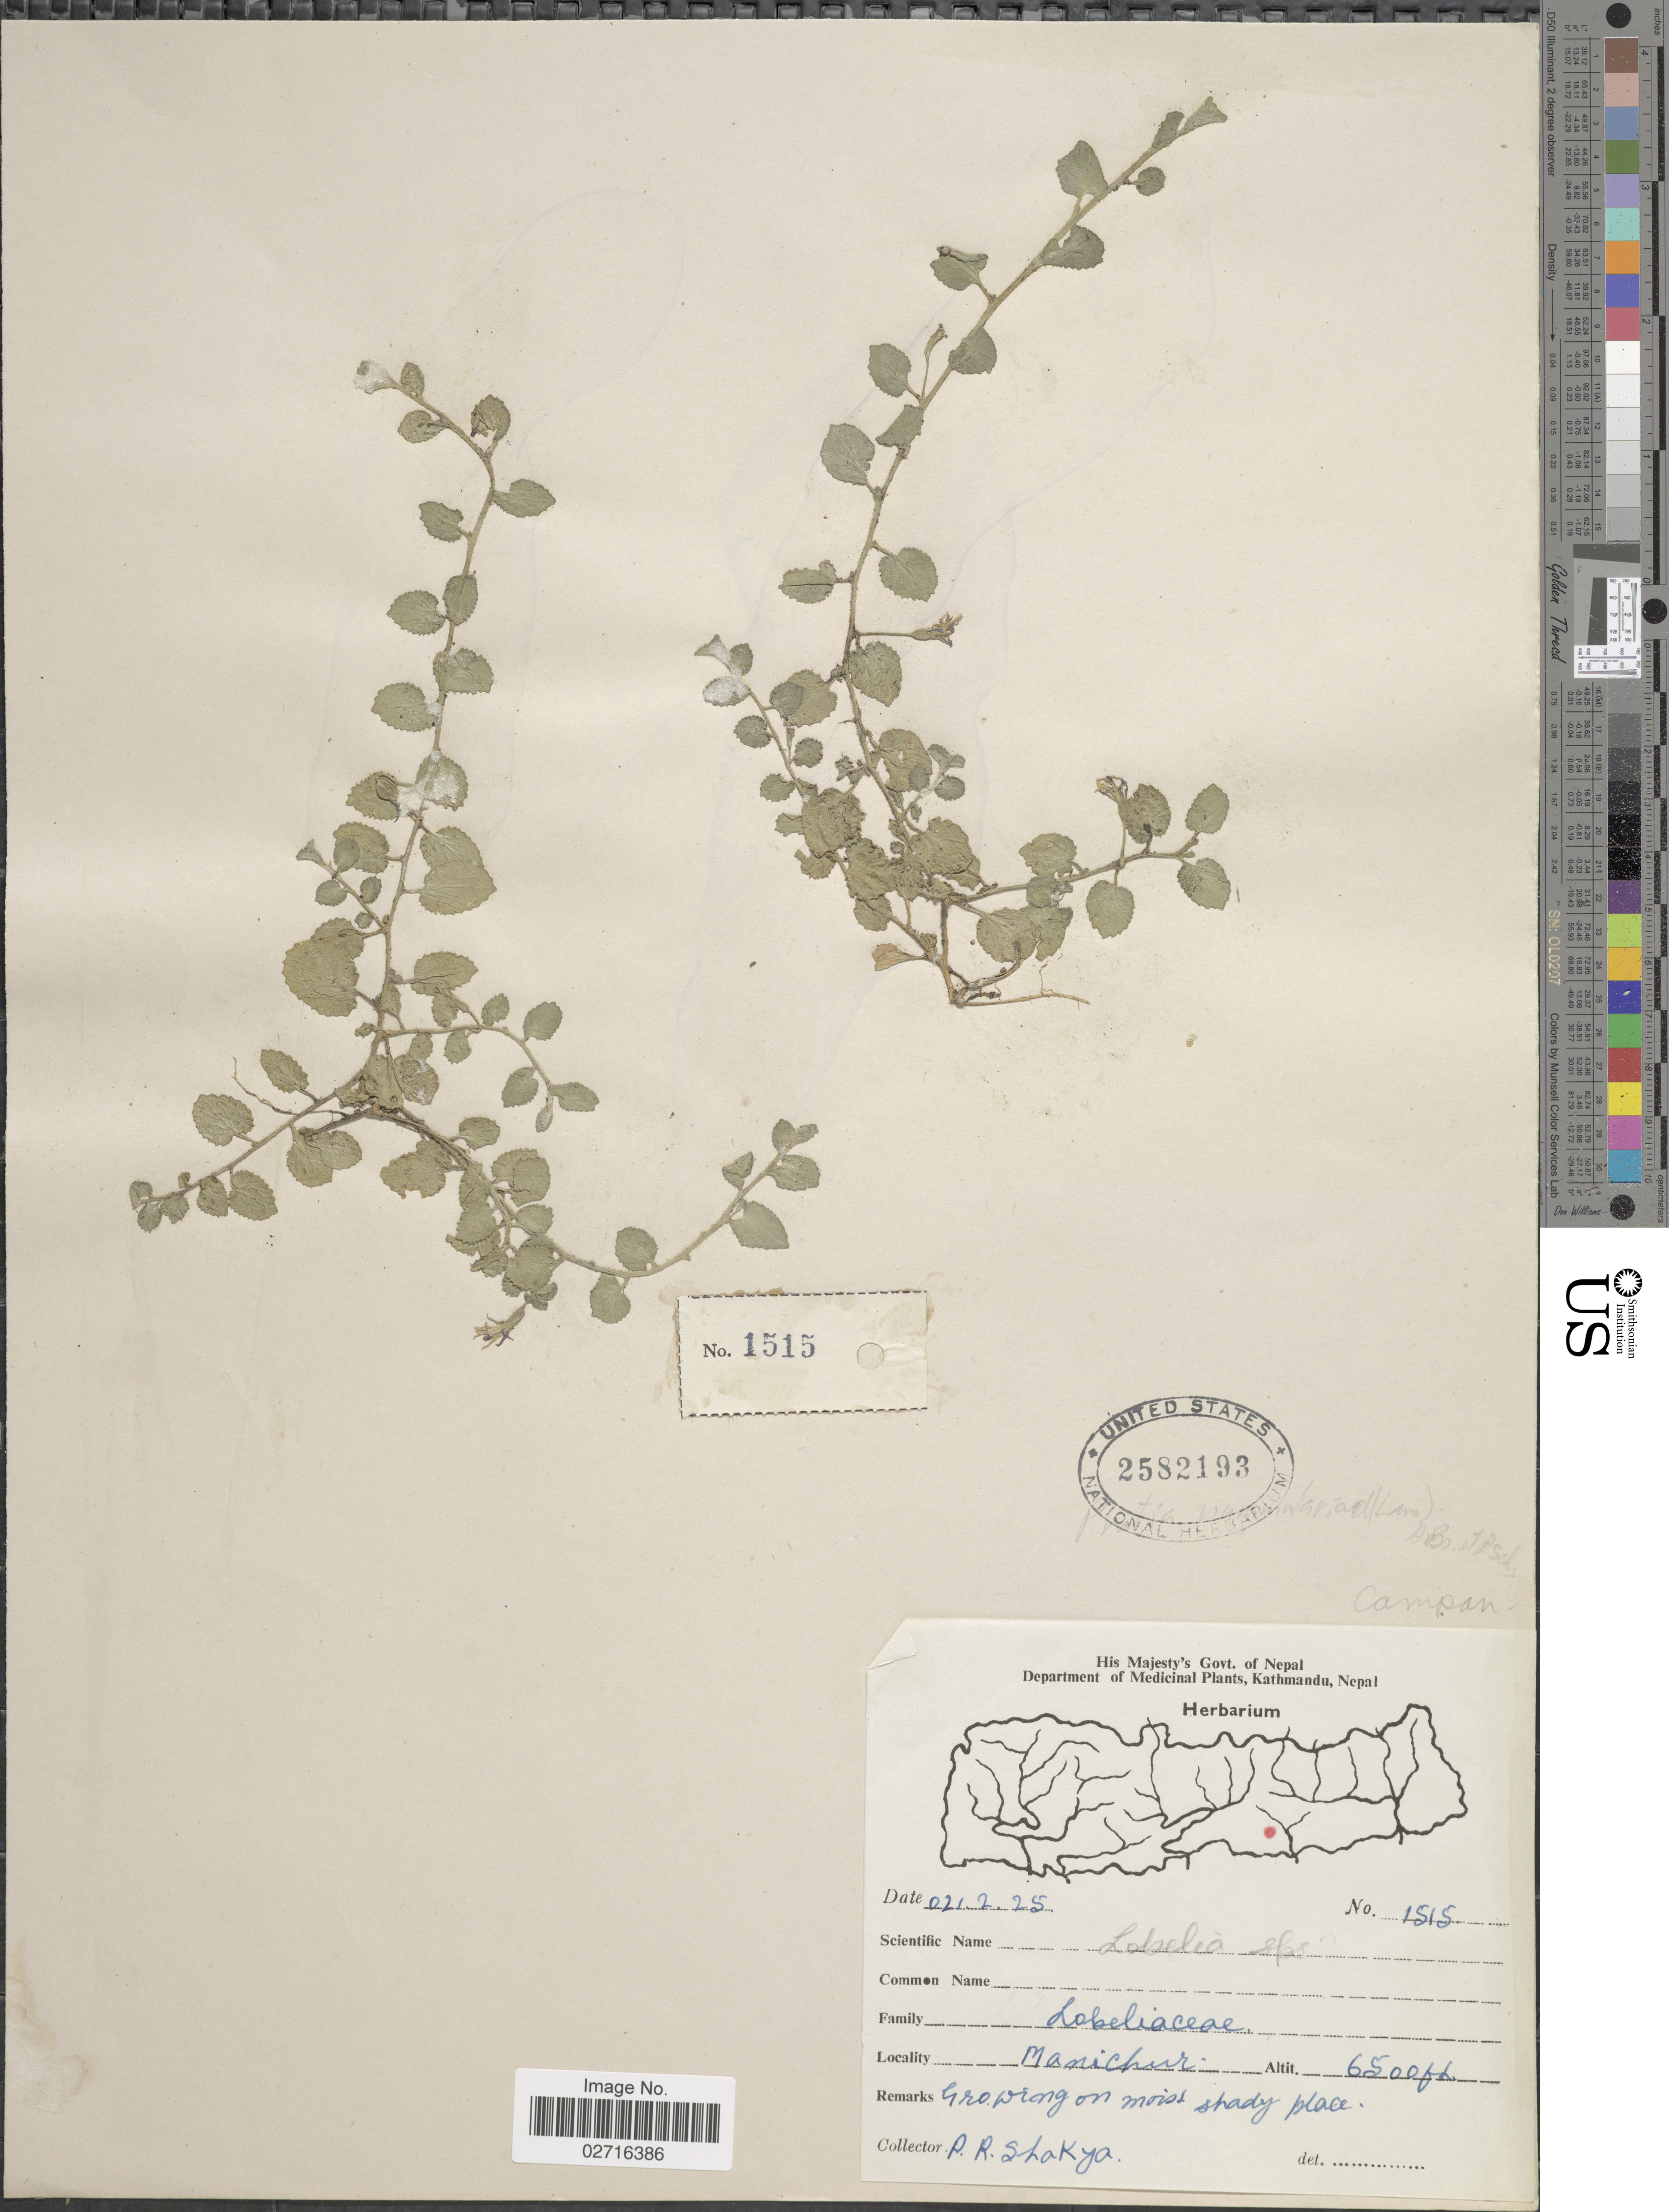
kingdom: Plantae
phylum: Tracheophyta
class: Magnoliopsida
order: Asterales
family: Campanulaceae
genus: Pratia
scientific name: Pratia nummularia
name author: (Lam.) A. Braun & Asch.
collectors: P. Shakya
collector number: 1515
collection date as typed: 021.2.25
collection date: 1964-06-07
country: Nepal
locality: Manichur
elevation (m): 1981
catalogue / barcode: US 2582193